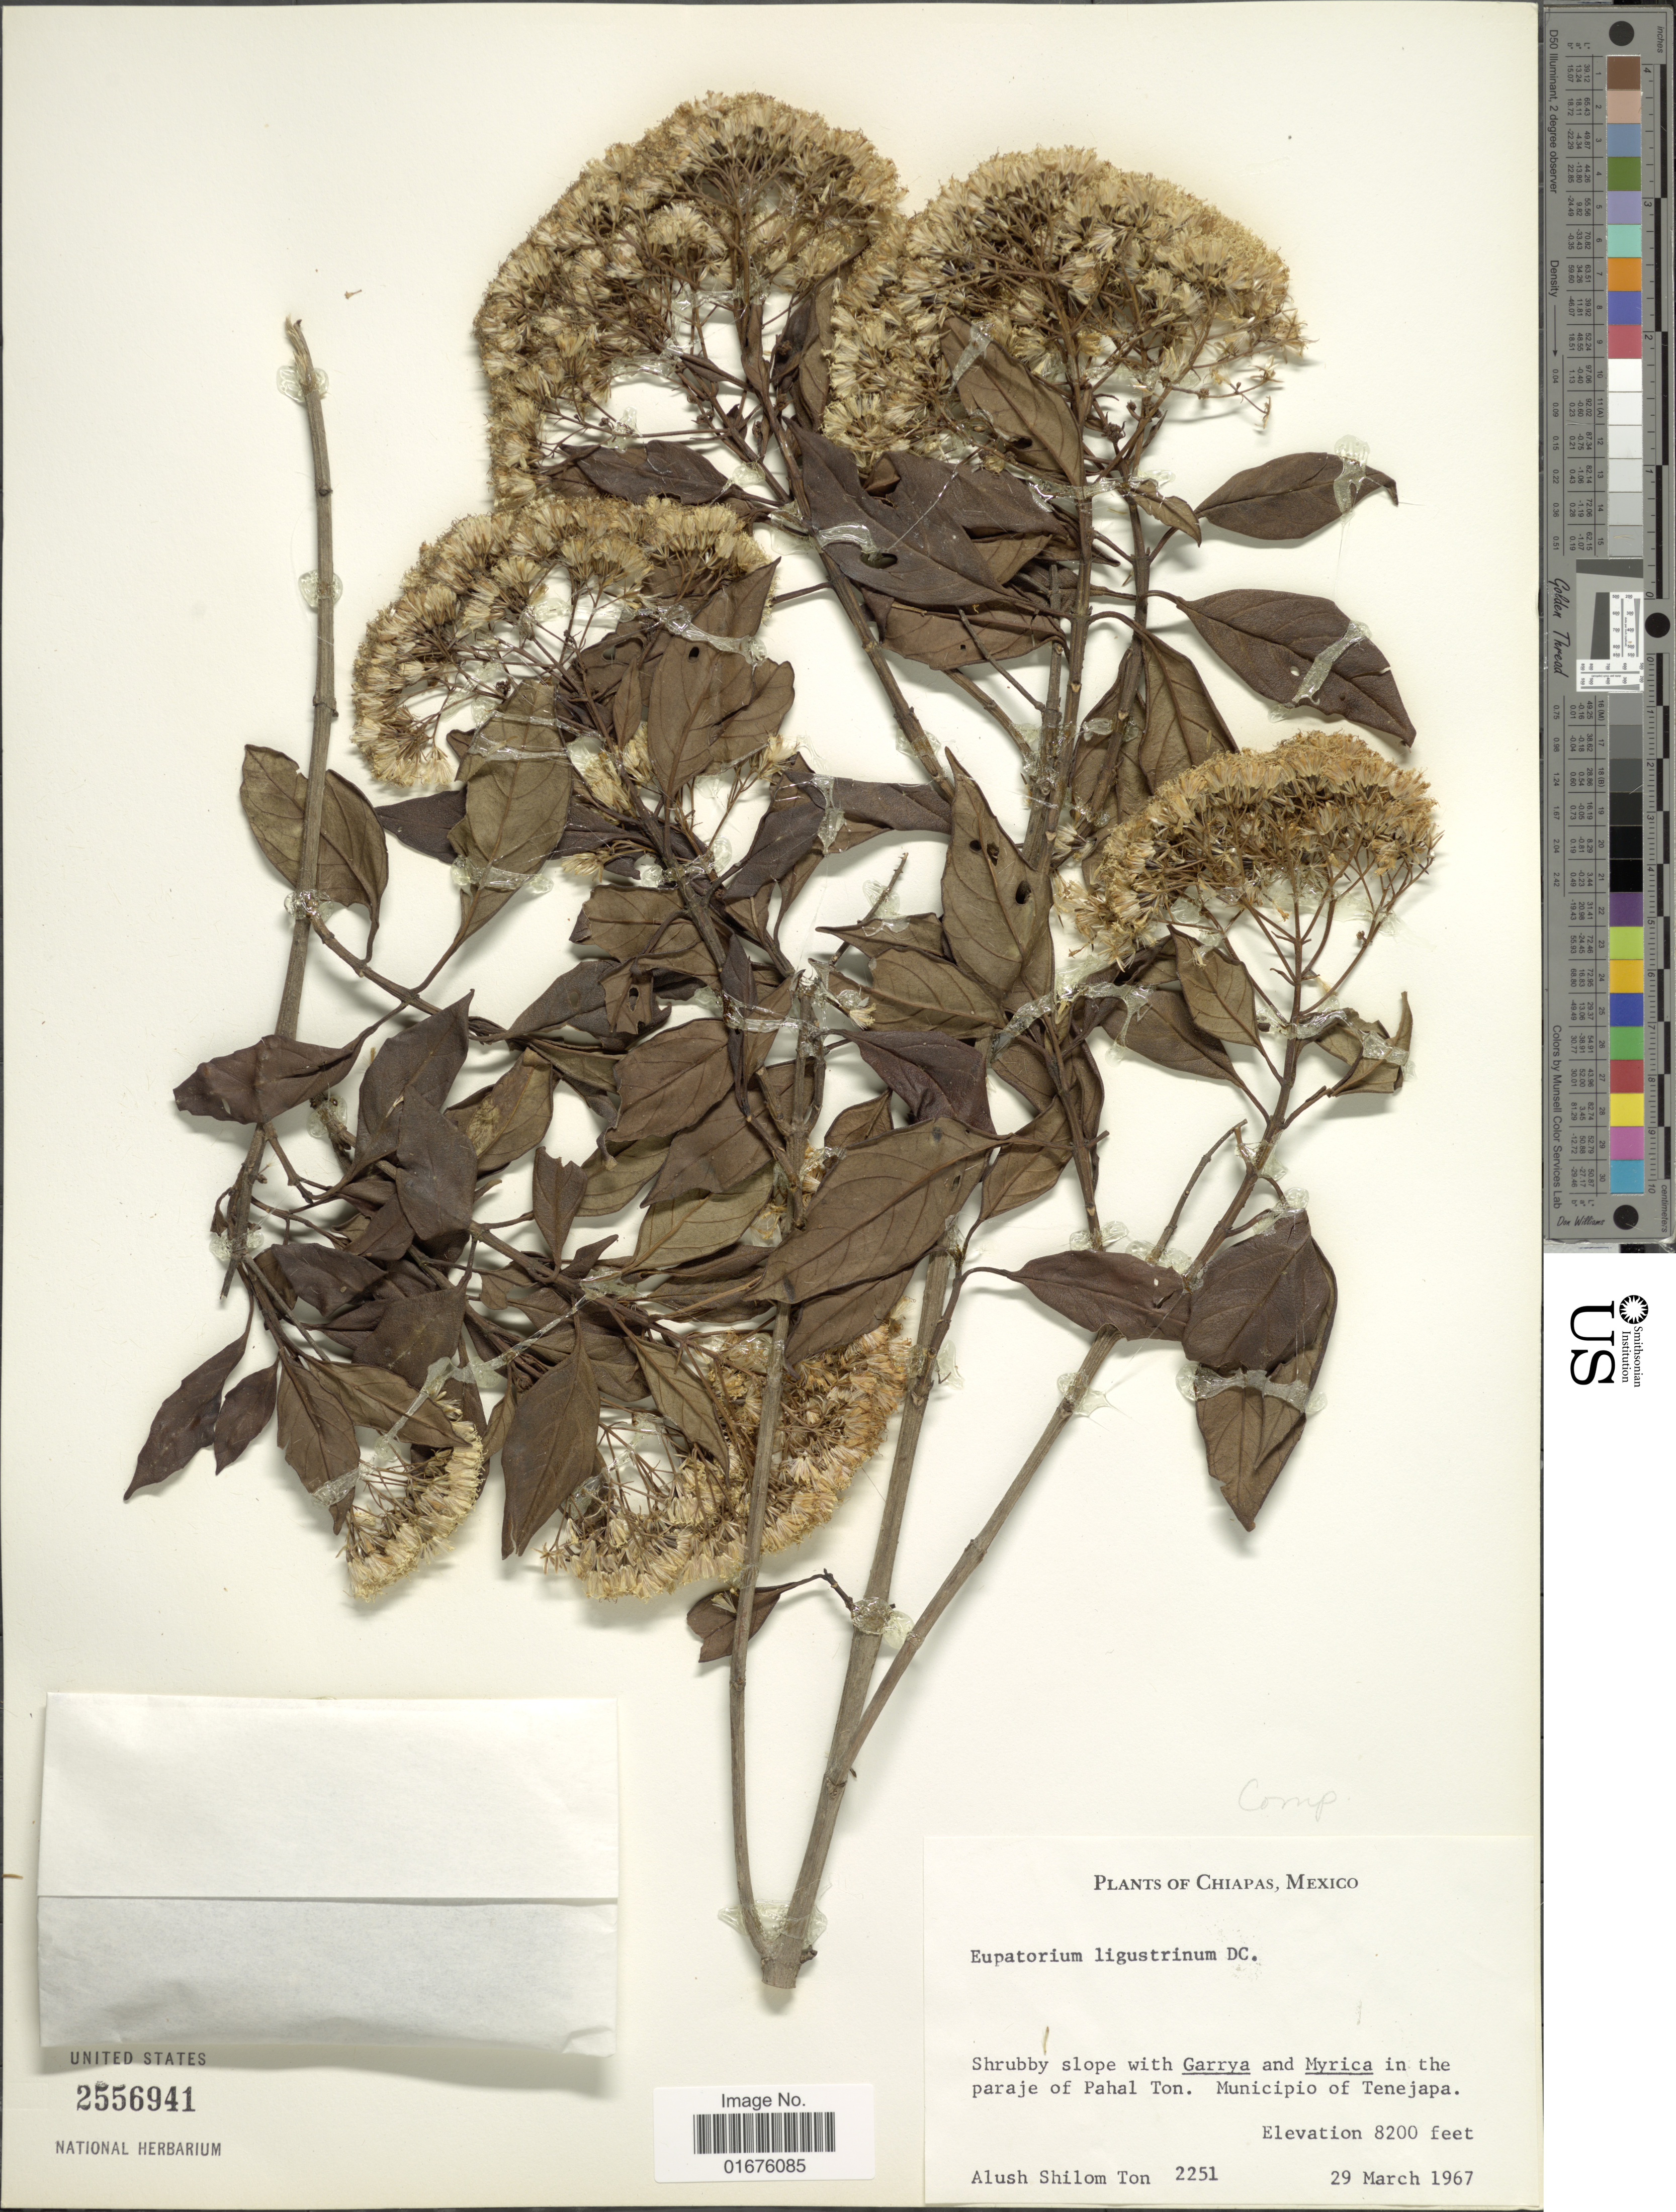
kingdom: Plantae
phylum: Tracheophyta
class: Magnoliopsida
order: Asterales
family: Asteraceae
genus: Ageratina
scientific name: Ageratina ligustrina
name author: (DC.) R.M. King & H. Rob.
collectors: A. S. Ton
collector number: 2251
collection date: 1967-03-29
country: Mexico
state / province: Chiapas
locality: Shrubby slope with Garrya and Myrica in the paraje of Pahal Ton, Municipio of Tenejapa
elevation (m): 2499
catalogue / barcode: US 2556941